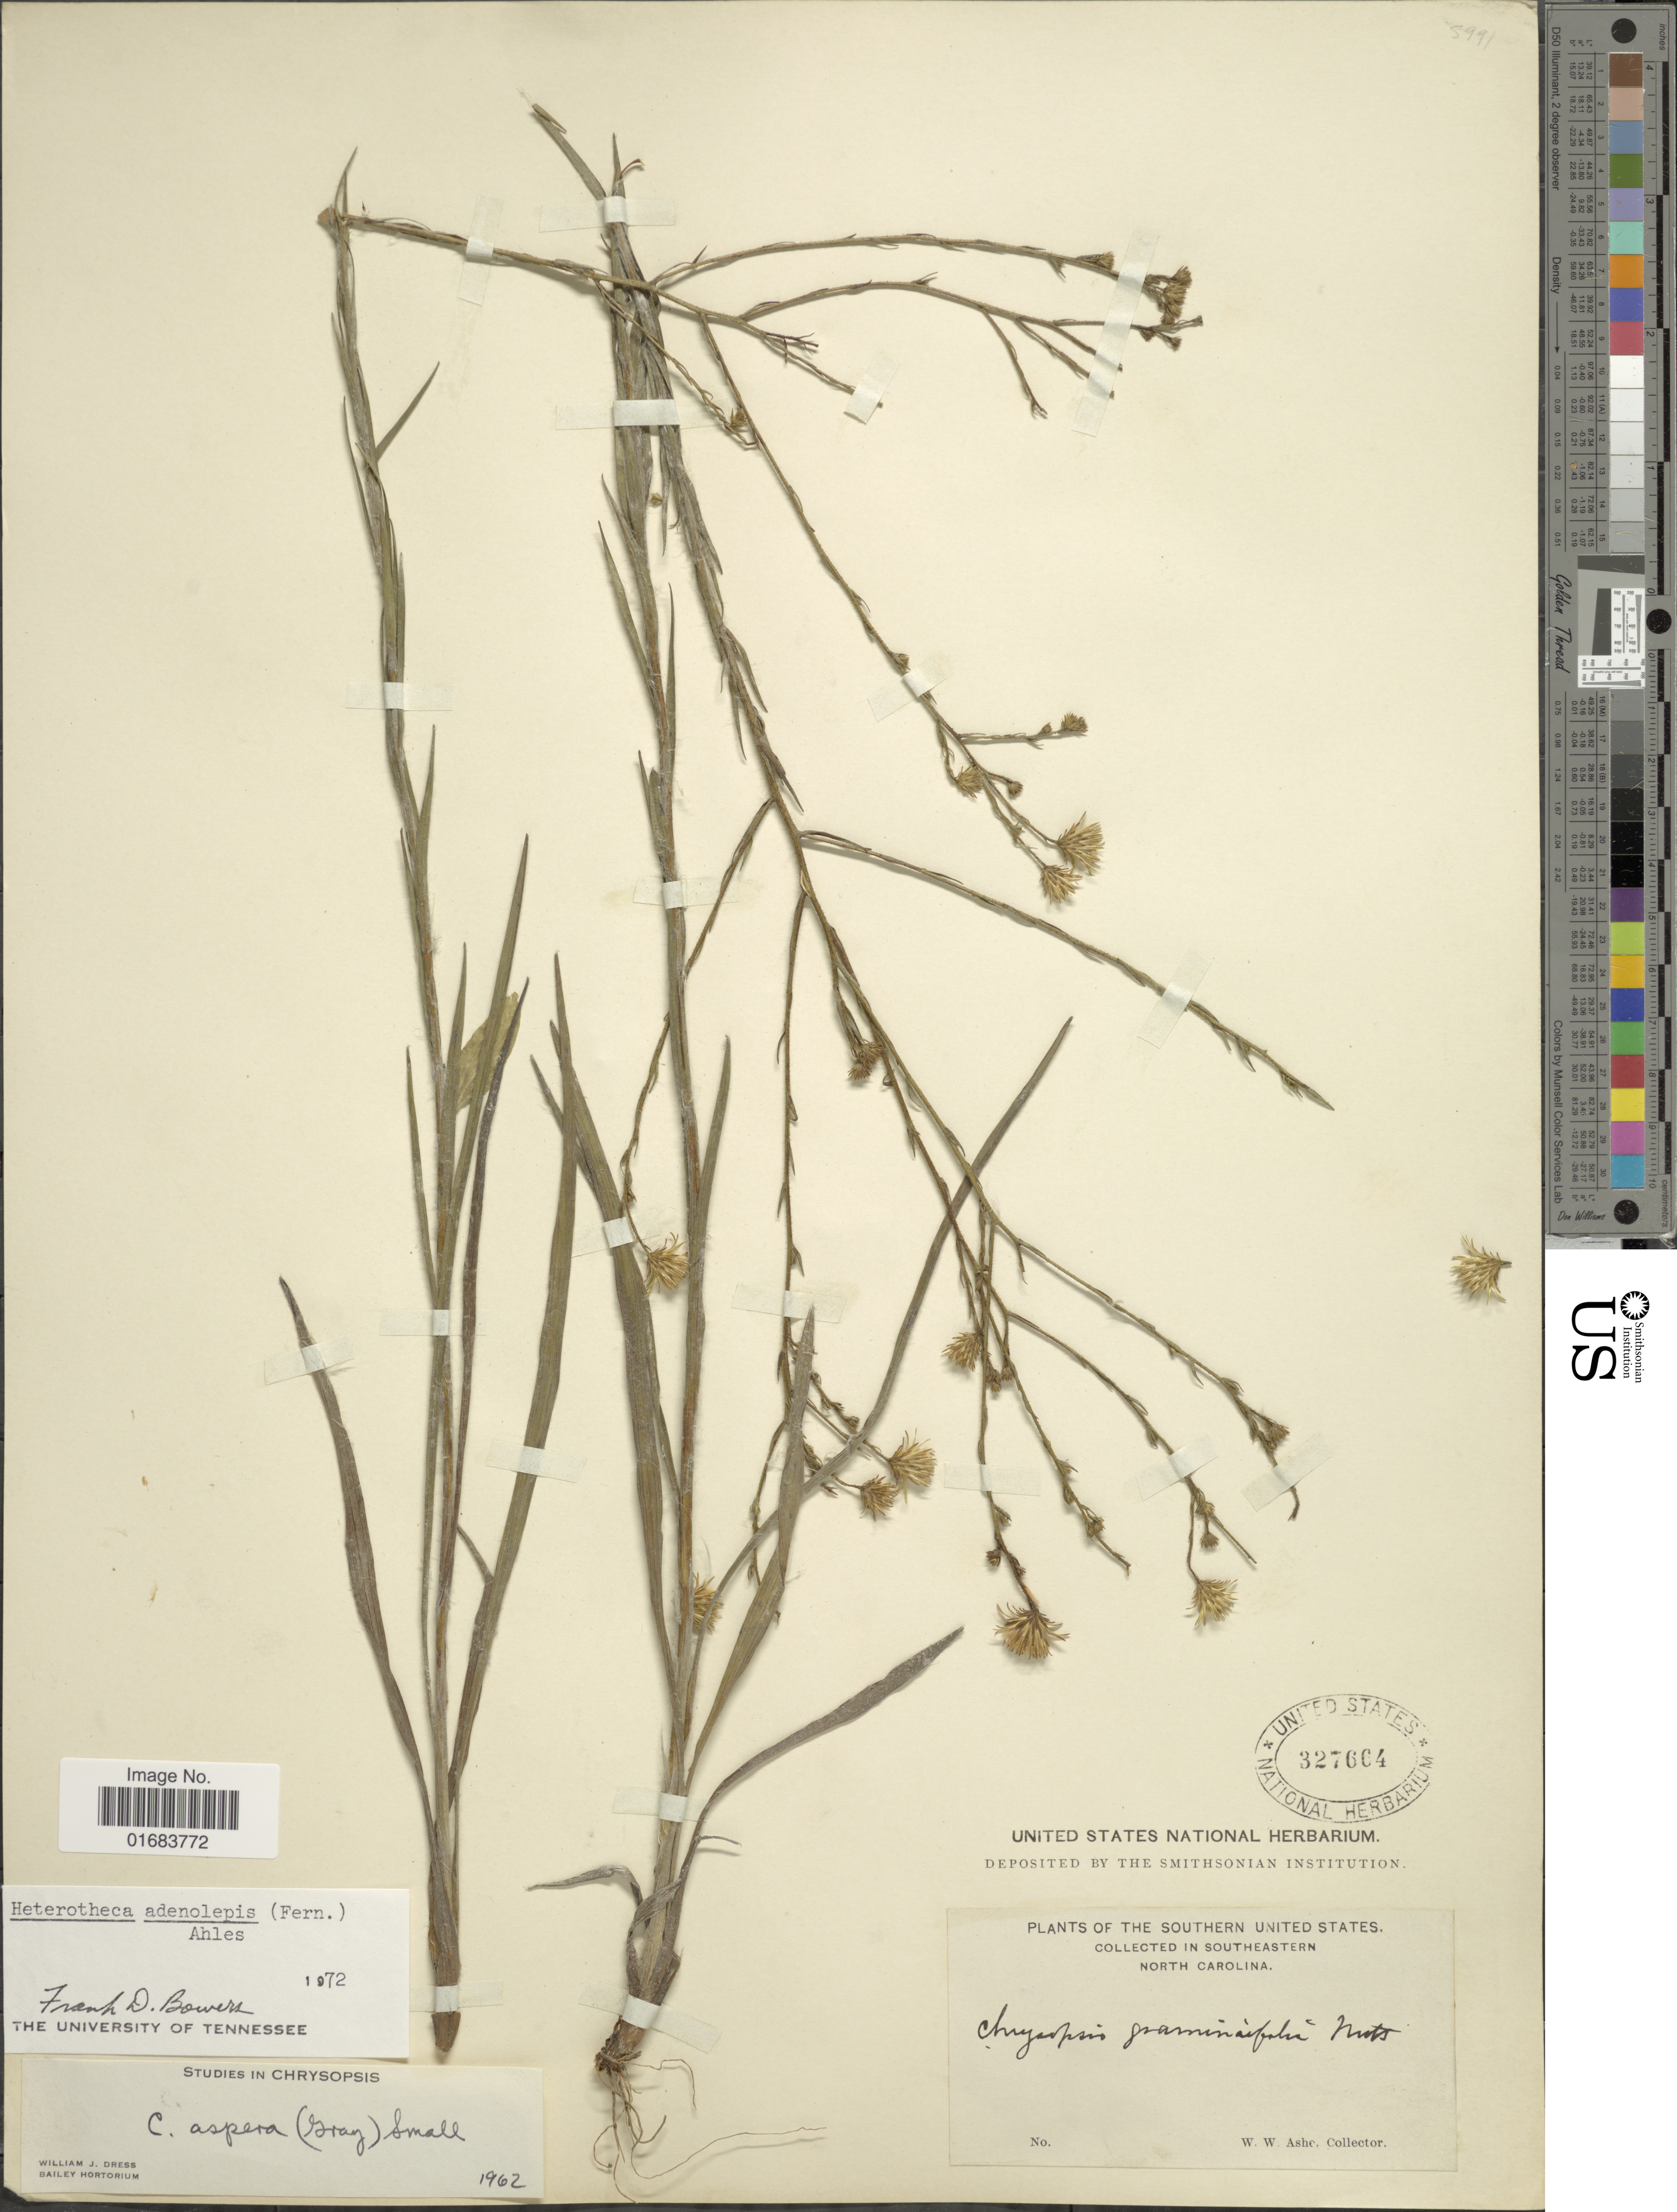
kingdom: Plantae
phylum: Tracheophyta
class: Magnoliopsida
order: Asterales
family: Asteraceae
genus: Pityopsis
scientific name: Pityopsis adenolepis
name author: (Fernald) Semple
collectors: W. W. Ashe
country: United States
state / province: North Carolina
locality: The Southern United States, in Southeastern North Carolina.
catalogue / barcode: US 327664